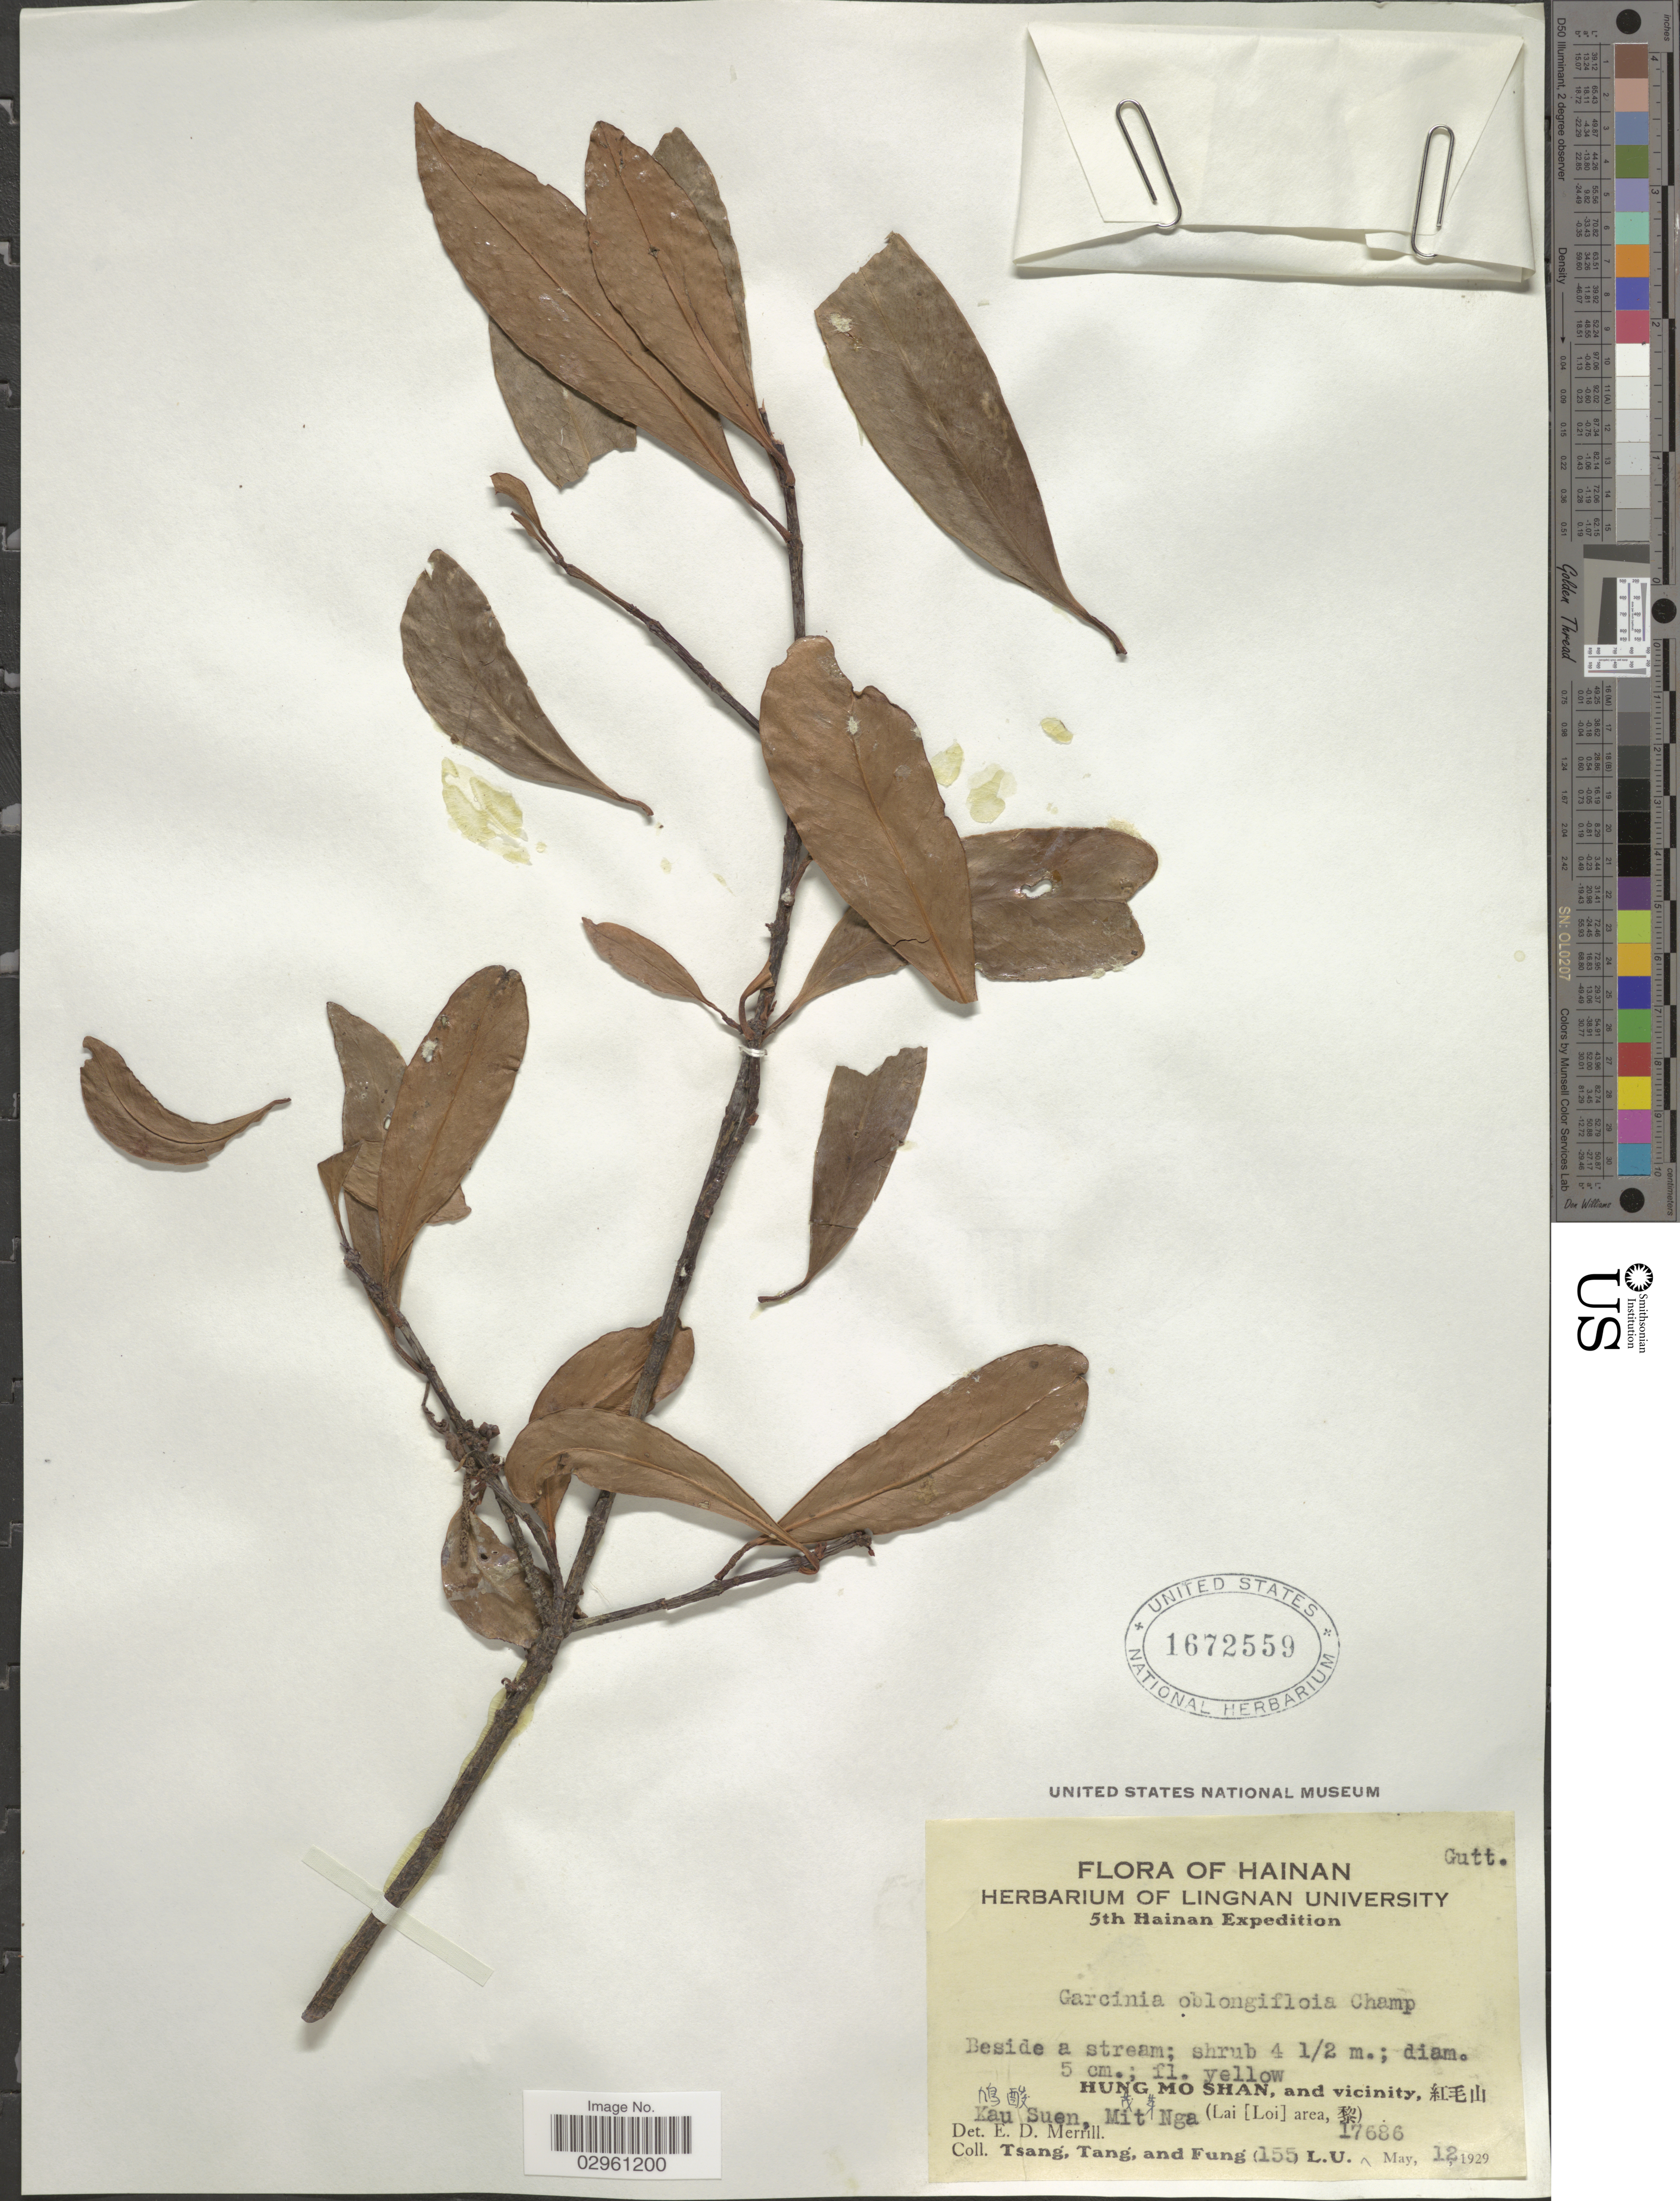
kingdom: Plantae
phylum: Tracheophyta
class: Magnoliopsida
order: Malpighiales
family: Clusiaceae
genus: Garcinia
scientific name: Garcinia oblongifolia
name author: Champ. ex Benth.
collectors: T. Tsang & Fung, --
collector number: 155 L. U. 17686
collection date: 1929-05-12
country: China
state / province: Hainan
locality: Hung Mo Shan, and vicinity, Kau Suen, Mit Nga (Lai [Loi] area)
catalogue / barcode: US 1672559